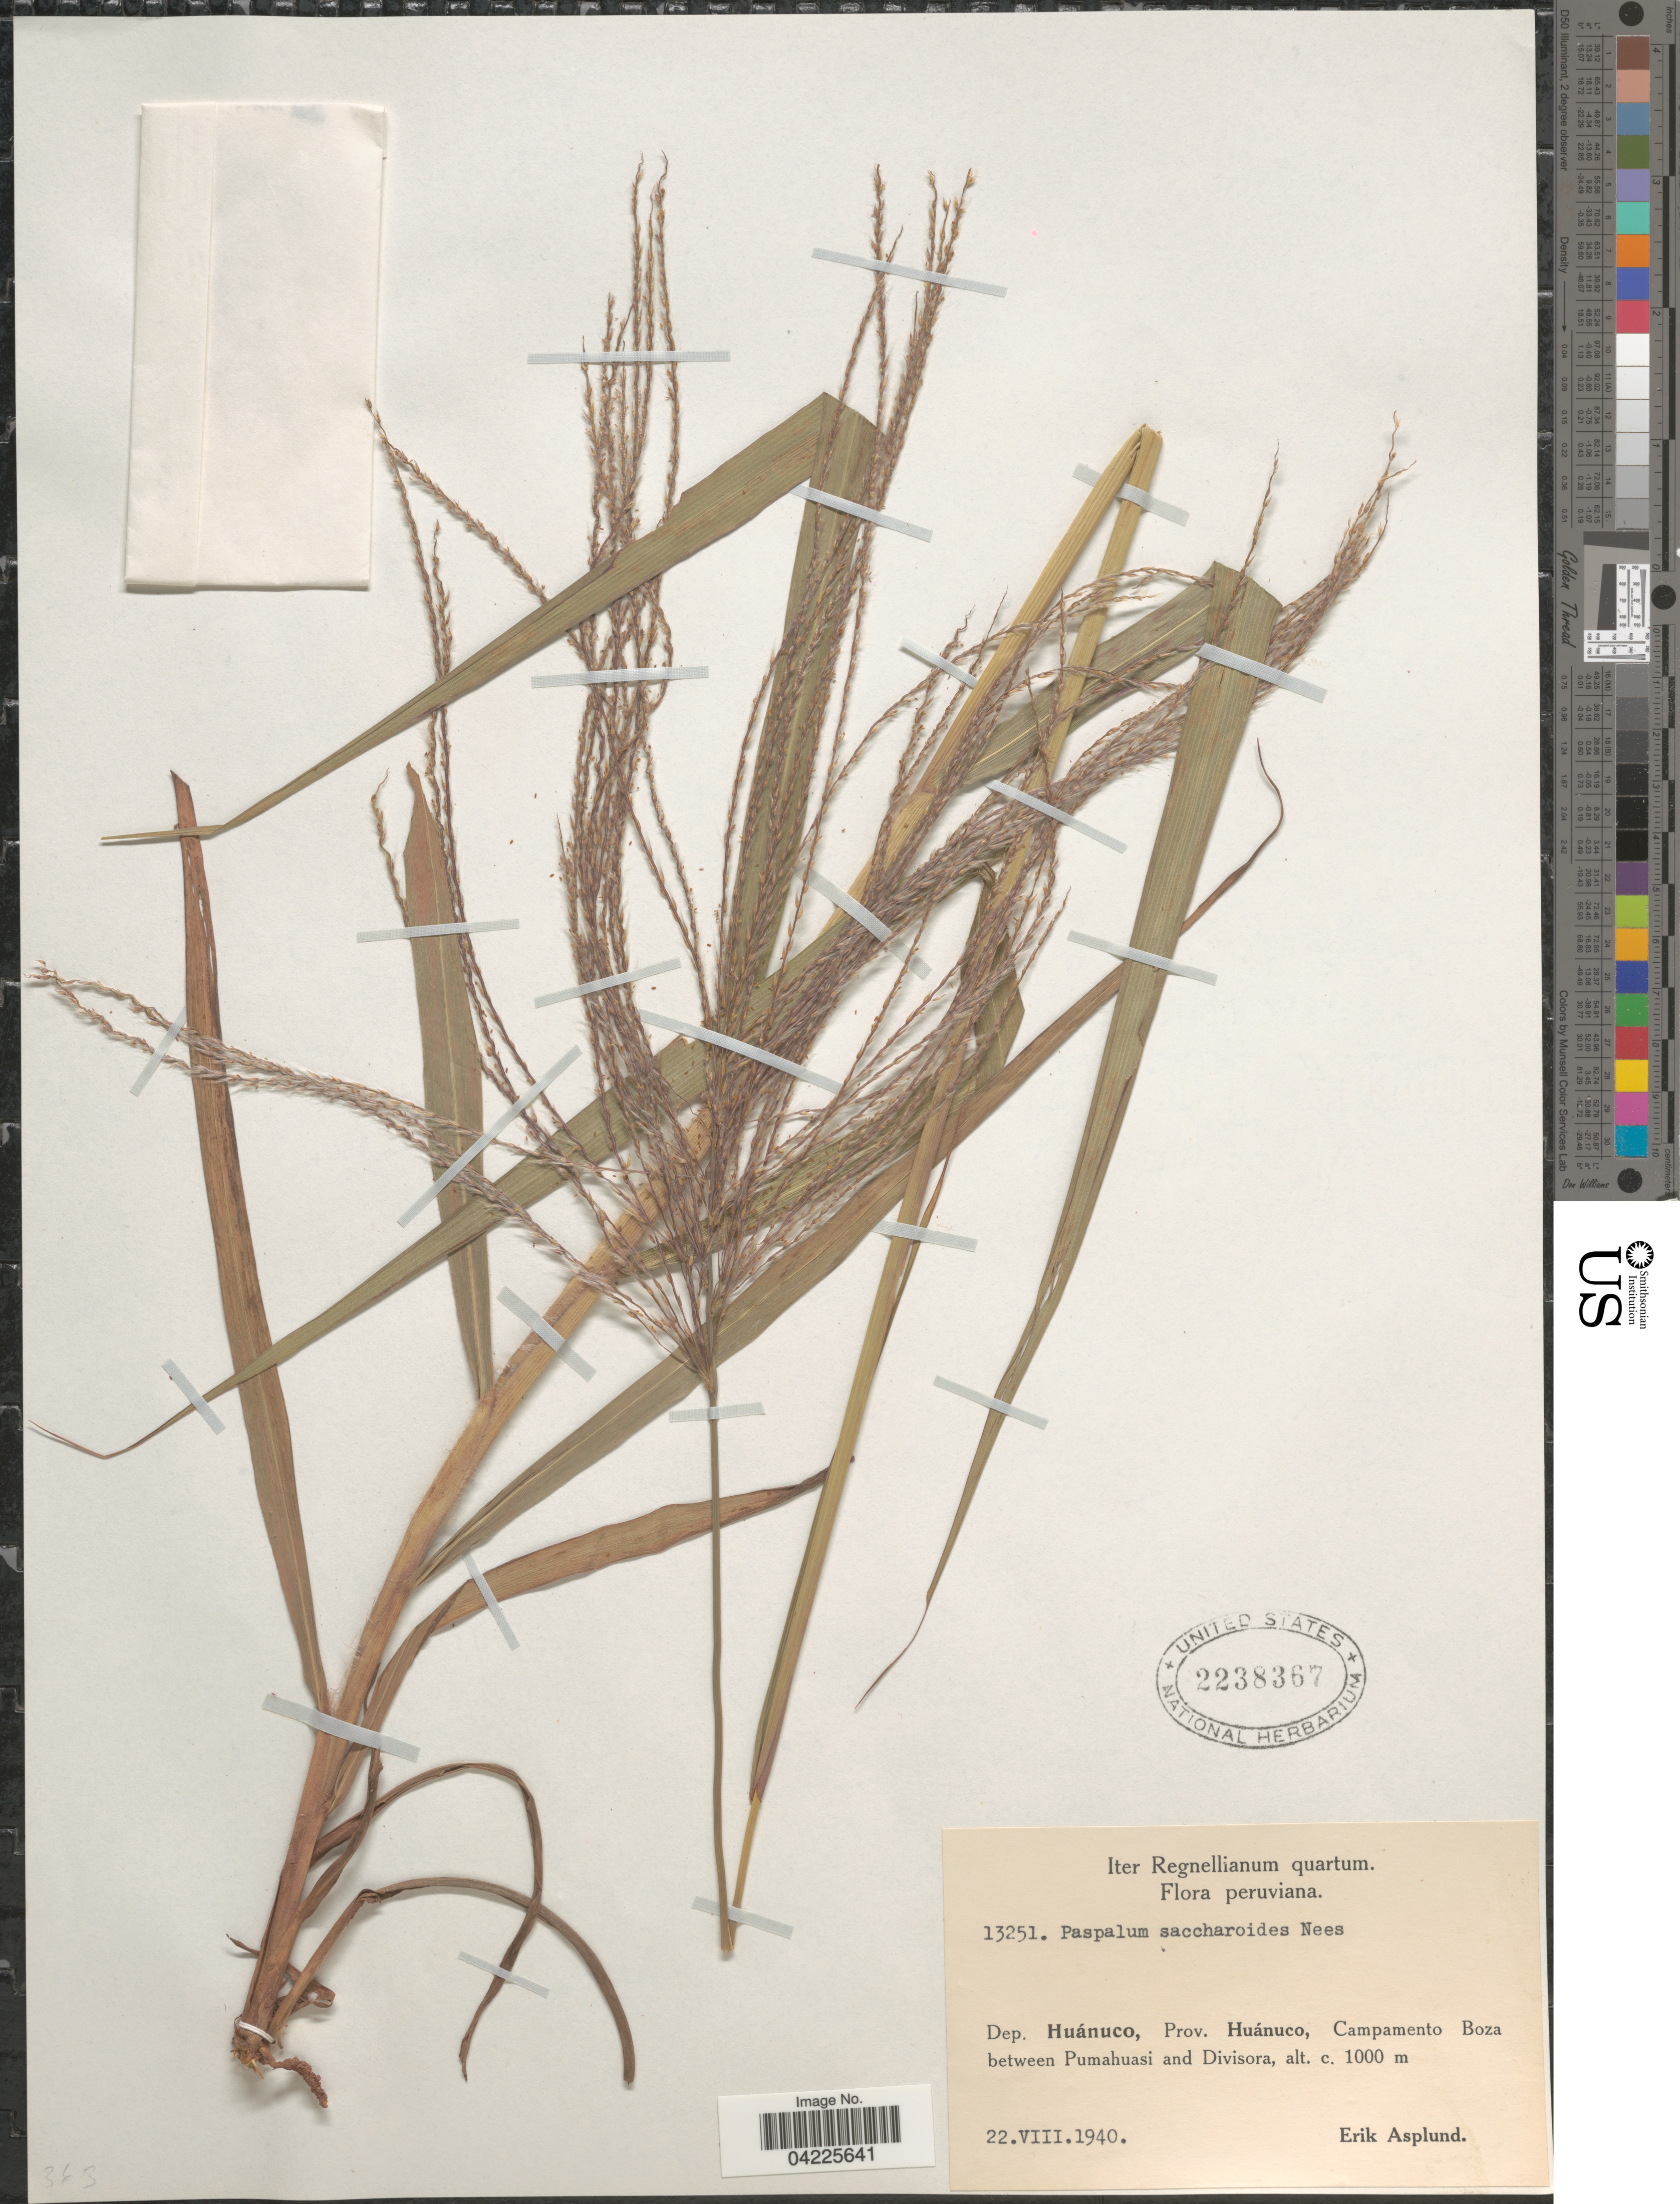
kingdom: Plantae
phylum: Tracheophyta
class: Liliopsida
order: Poales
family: Poaceae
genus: Paspalum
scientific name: Paspalum saccharoides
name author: Nees ex Trin.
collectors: E. Asplund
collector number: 13251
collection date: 1940-08-22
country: Peru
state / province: Huánuco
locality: Iter Regnellianum quartum. Peruviana. Dep. Huánuco, Prov. Huánuco, Campamento Boza between Pumahuasi and Divisora.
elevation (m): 1000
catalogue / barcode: US 2238367